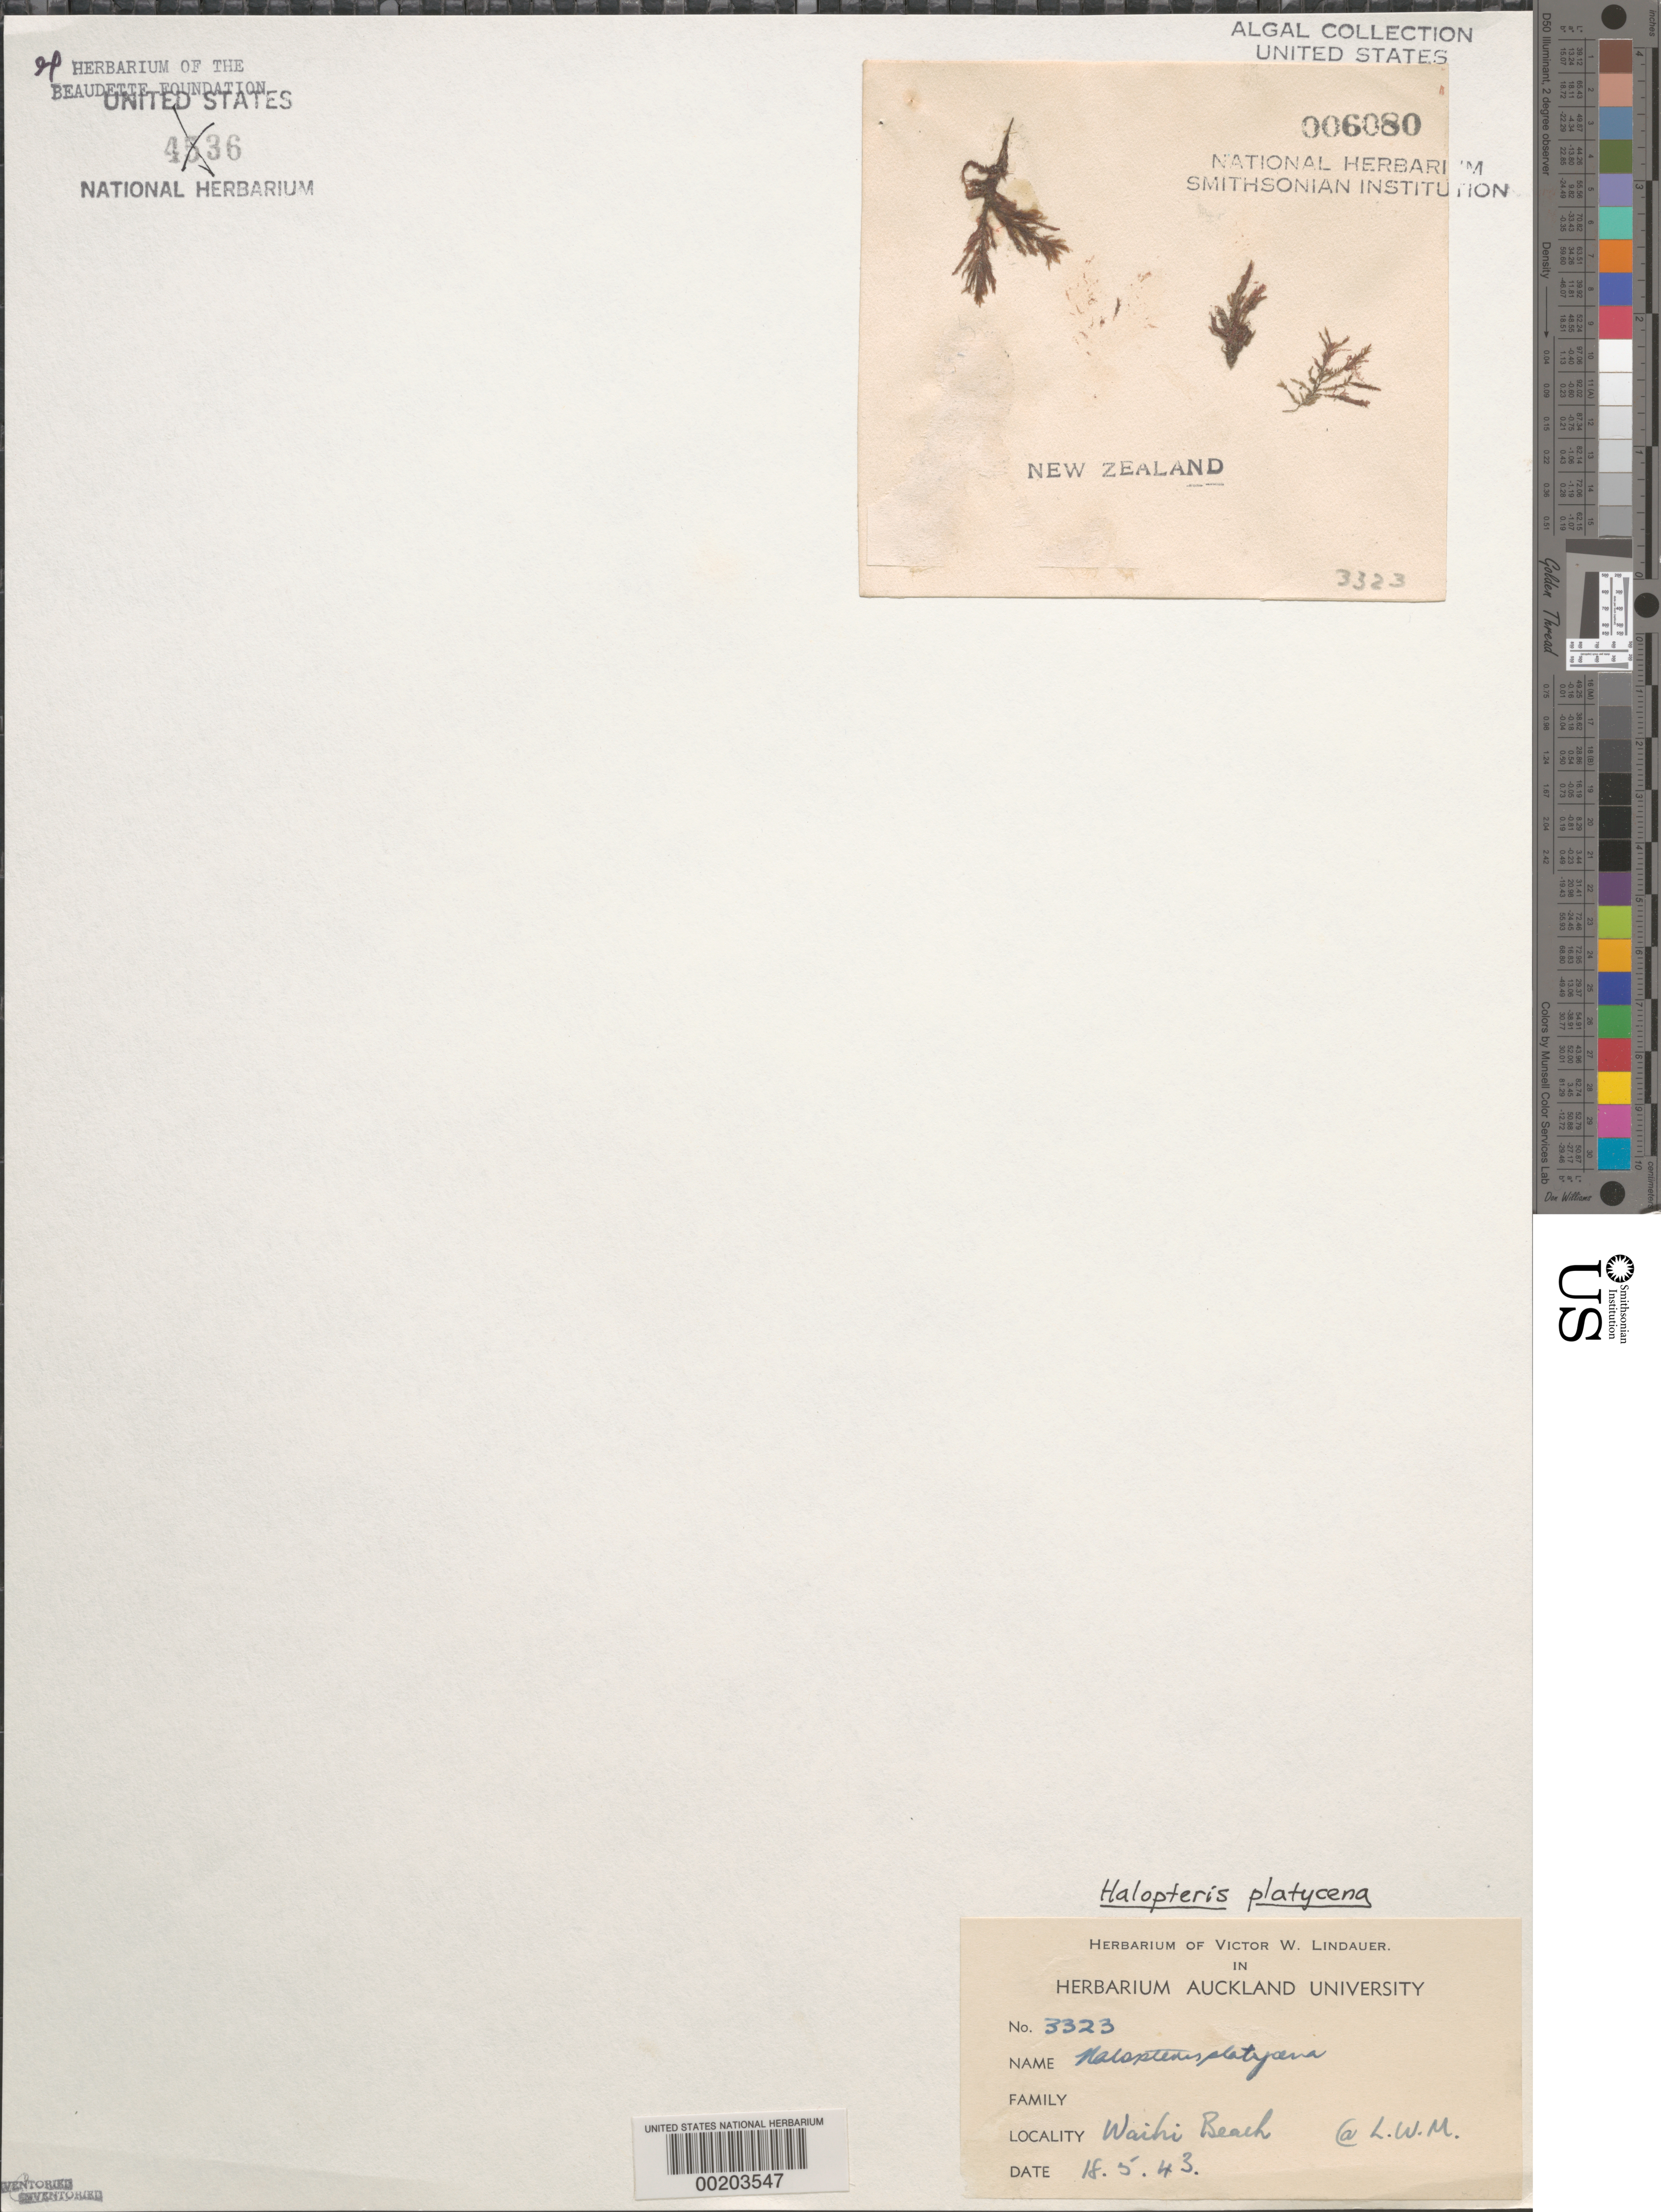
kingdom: Chromista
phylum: Ochrophyta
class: Phaeophyceae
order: Sphacelariales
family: Stypocaulaceae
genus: Halopteris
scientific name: Halopteris platycena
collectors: V. Lindauer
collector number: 3323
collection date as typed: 18 May 1943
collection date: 1943-05-18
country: New Zealand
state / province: Taranaki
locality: Waihi beach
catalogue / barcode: US 6080